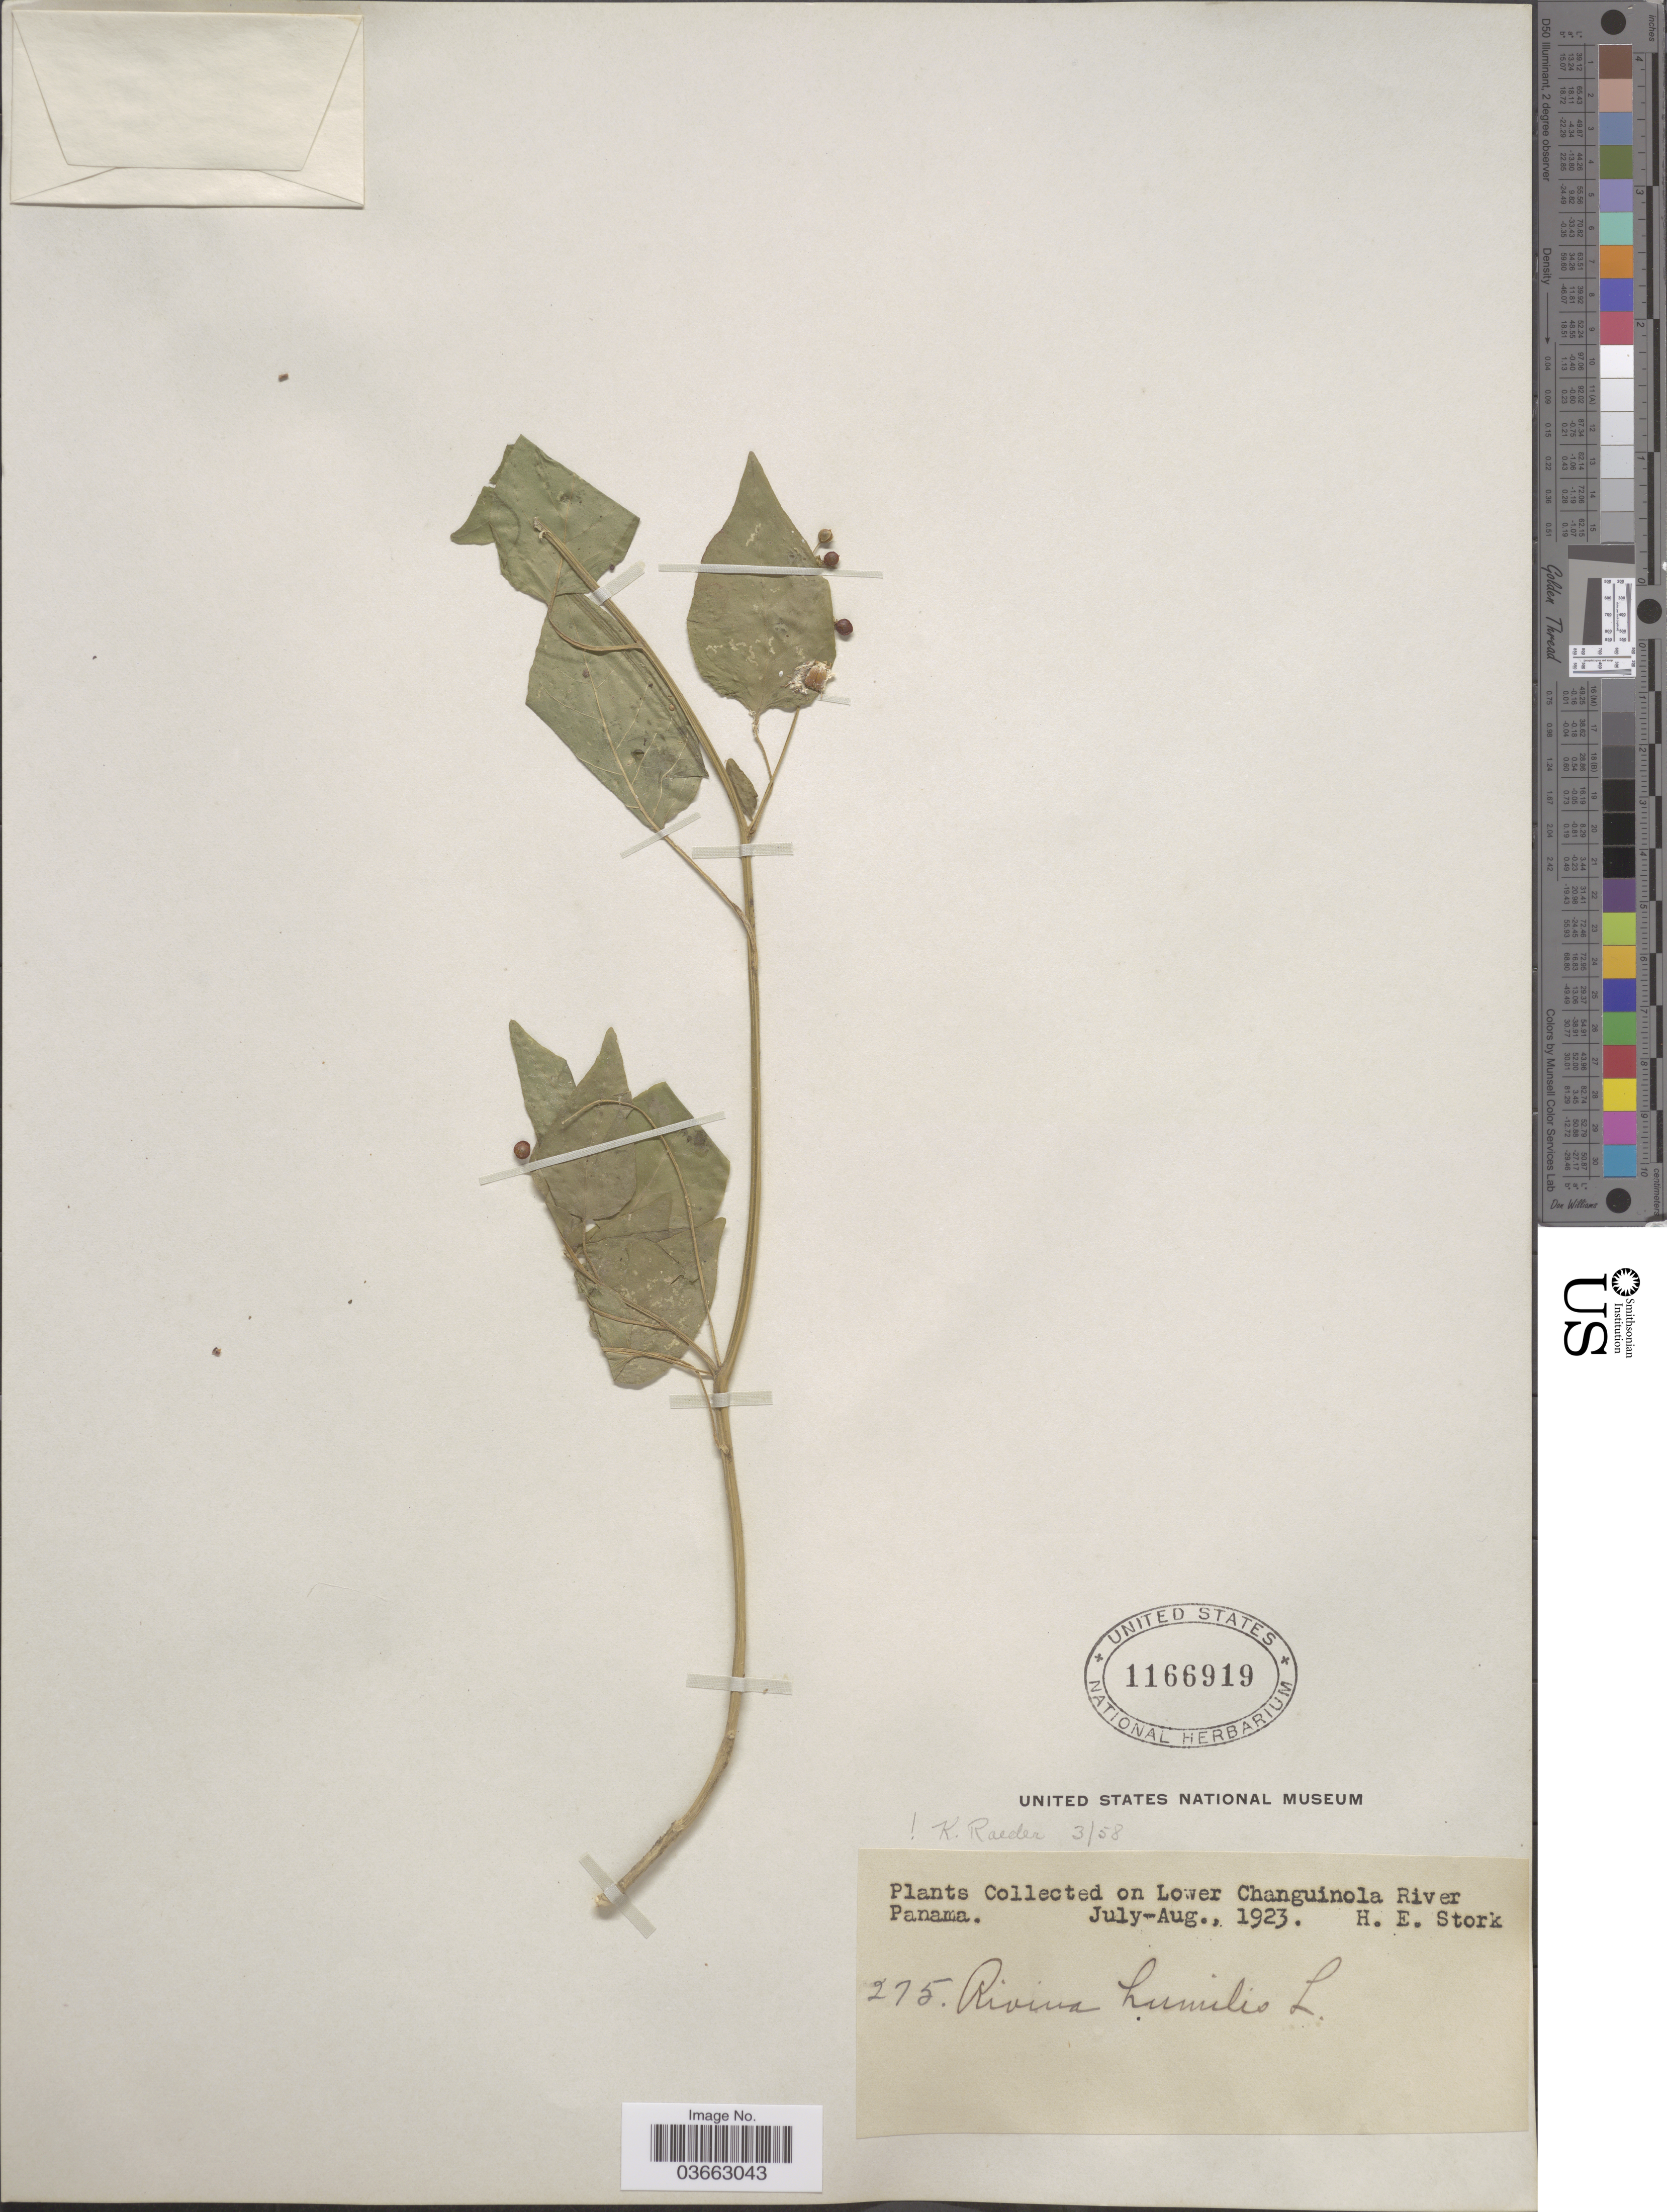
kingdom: Plantae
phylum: Tracheophyta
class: Magnoliopsida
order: Caryophyllales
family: Phytolaccaceae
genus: Rivina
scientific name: Rivina humilis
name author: L.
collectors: H. E. Stork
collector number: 275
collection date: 1923-07/1923-08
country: Panama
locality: On Lower Changuinola River.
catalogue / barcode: US 1166919